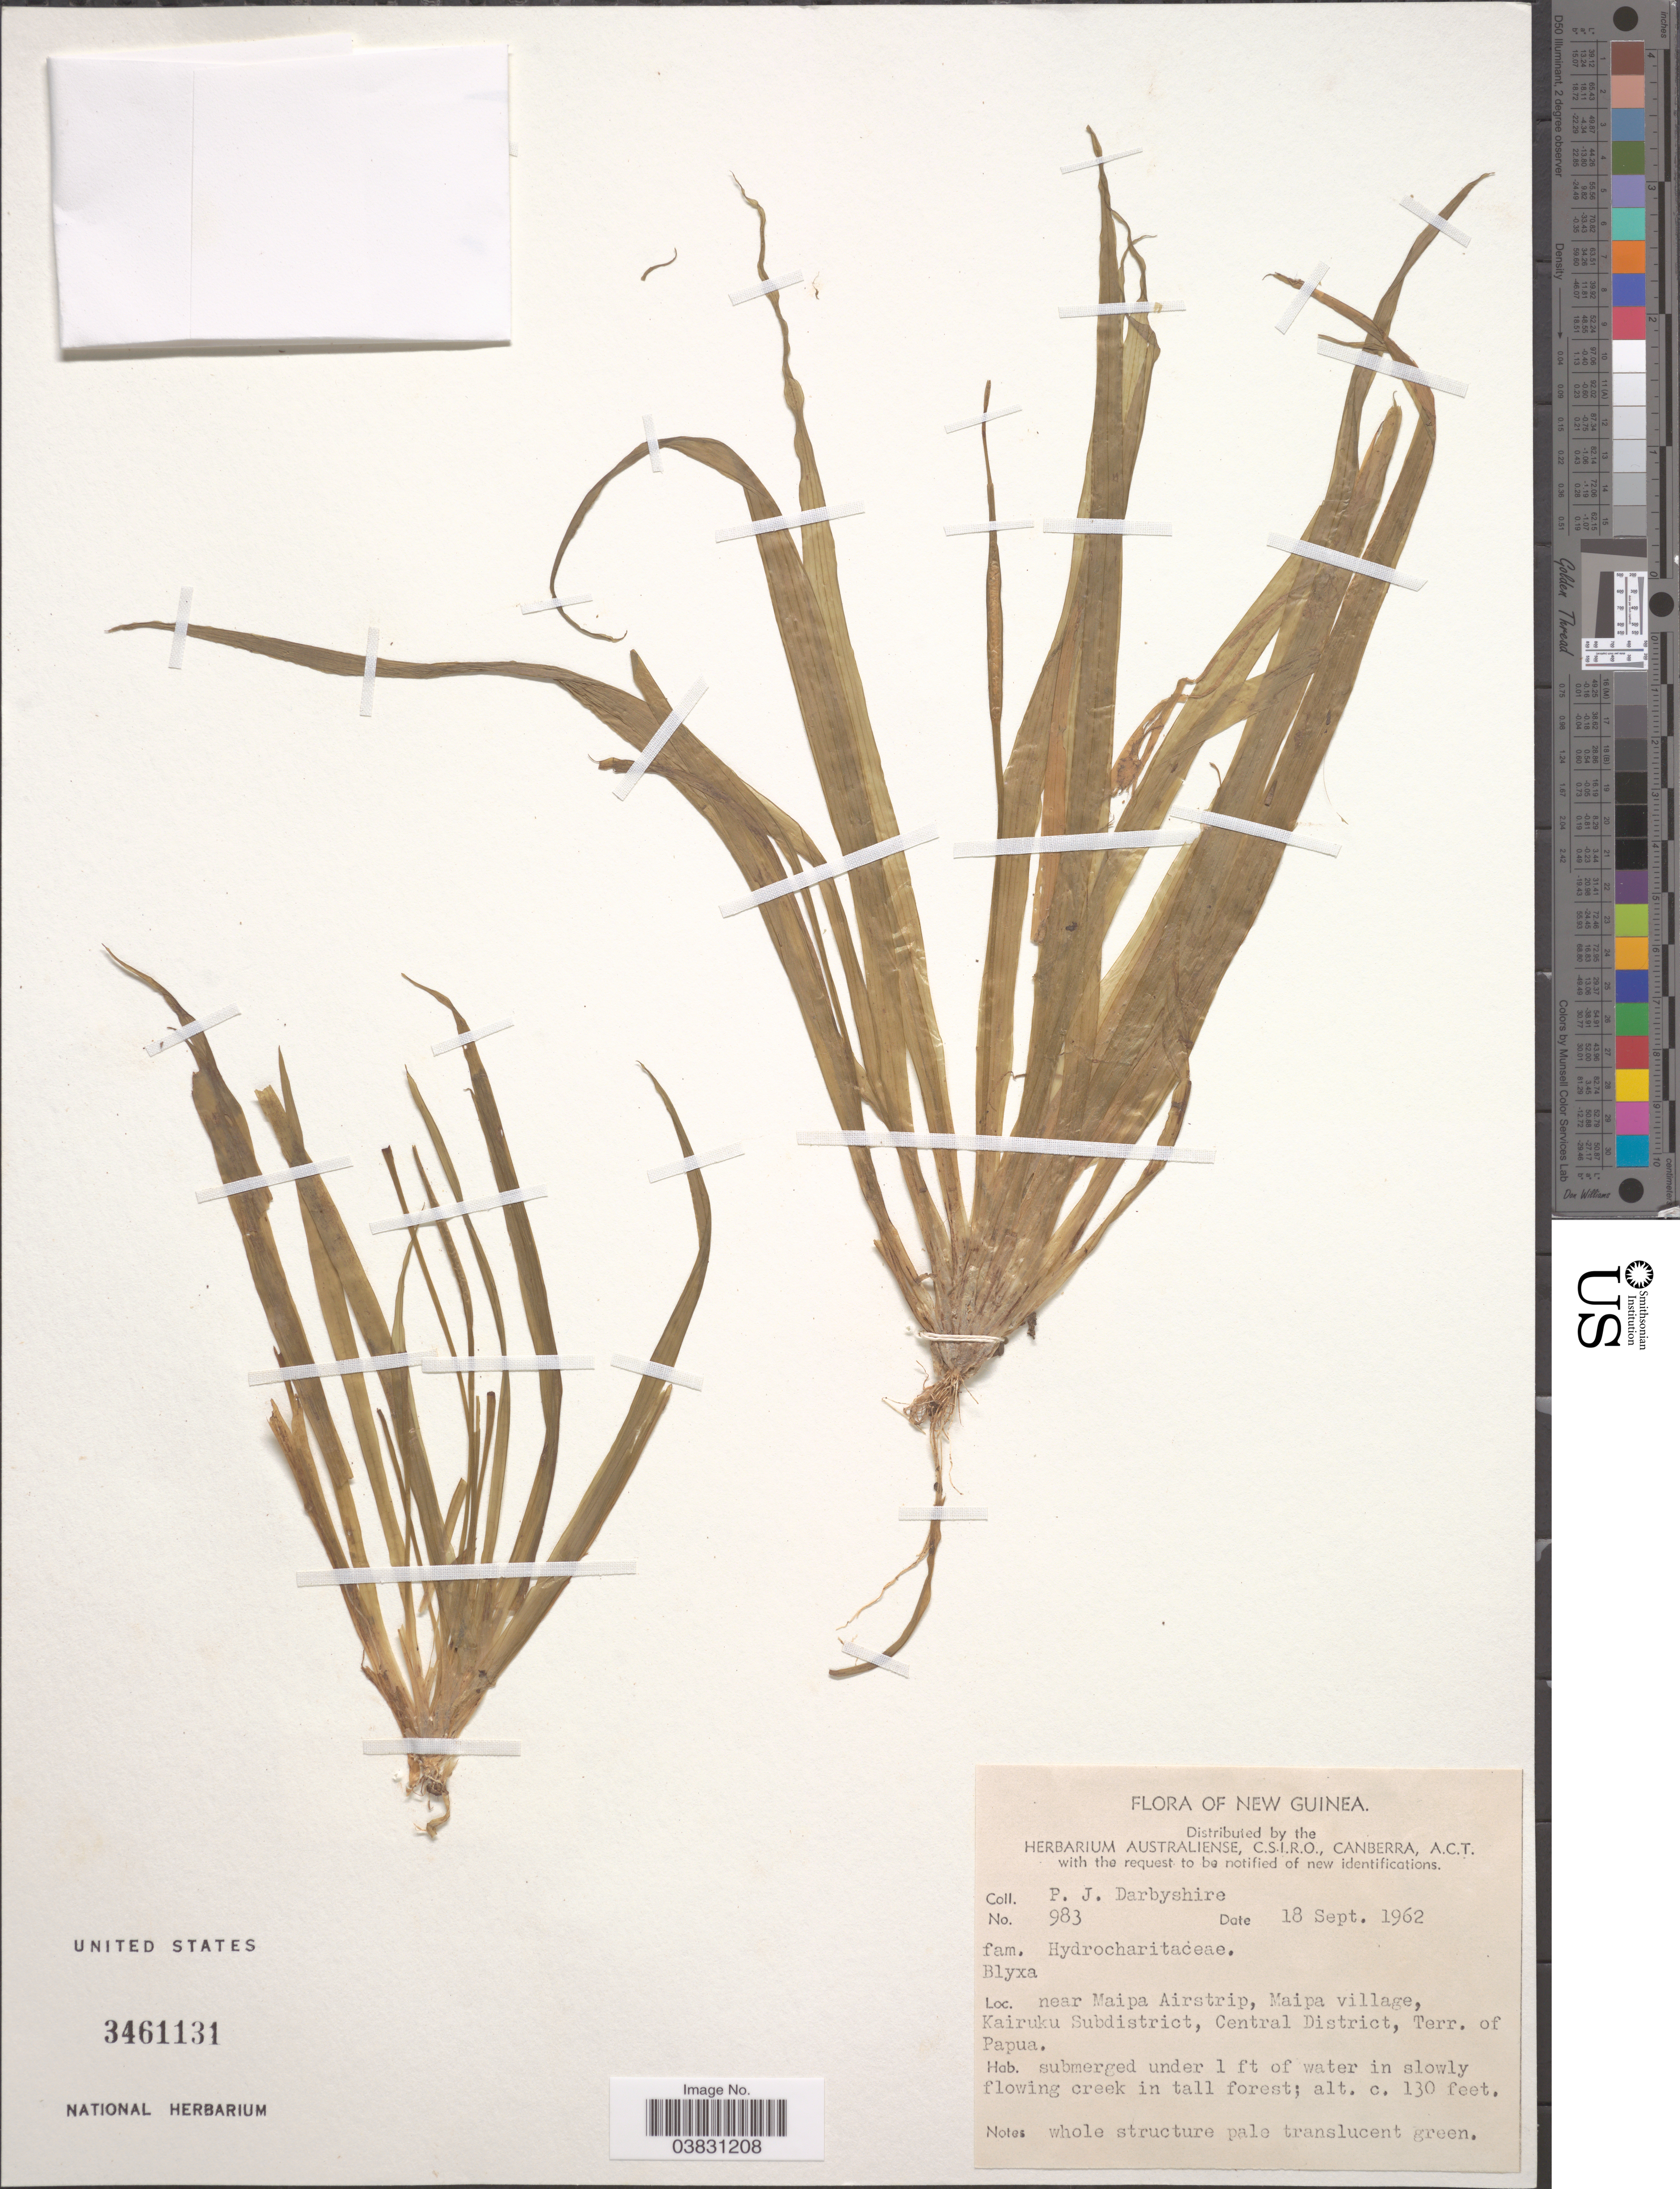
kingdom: Plantae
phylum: Tracheophyta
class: Liliopsida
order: Alismatales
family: Hydrocharitaceae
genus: Blyxa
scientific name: Blyxa sp.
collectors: P. Darbyshire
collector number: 983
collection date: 1962-09-18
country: Papua New Guinea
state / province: Central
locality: New Guinea. Near Maipa Airstrip, Maipa village, Kairuku Subdistrict, Central District, Terr. of Papua.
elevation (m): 40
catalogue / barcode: US 3461131